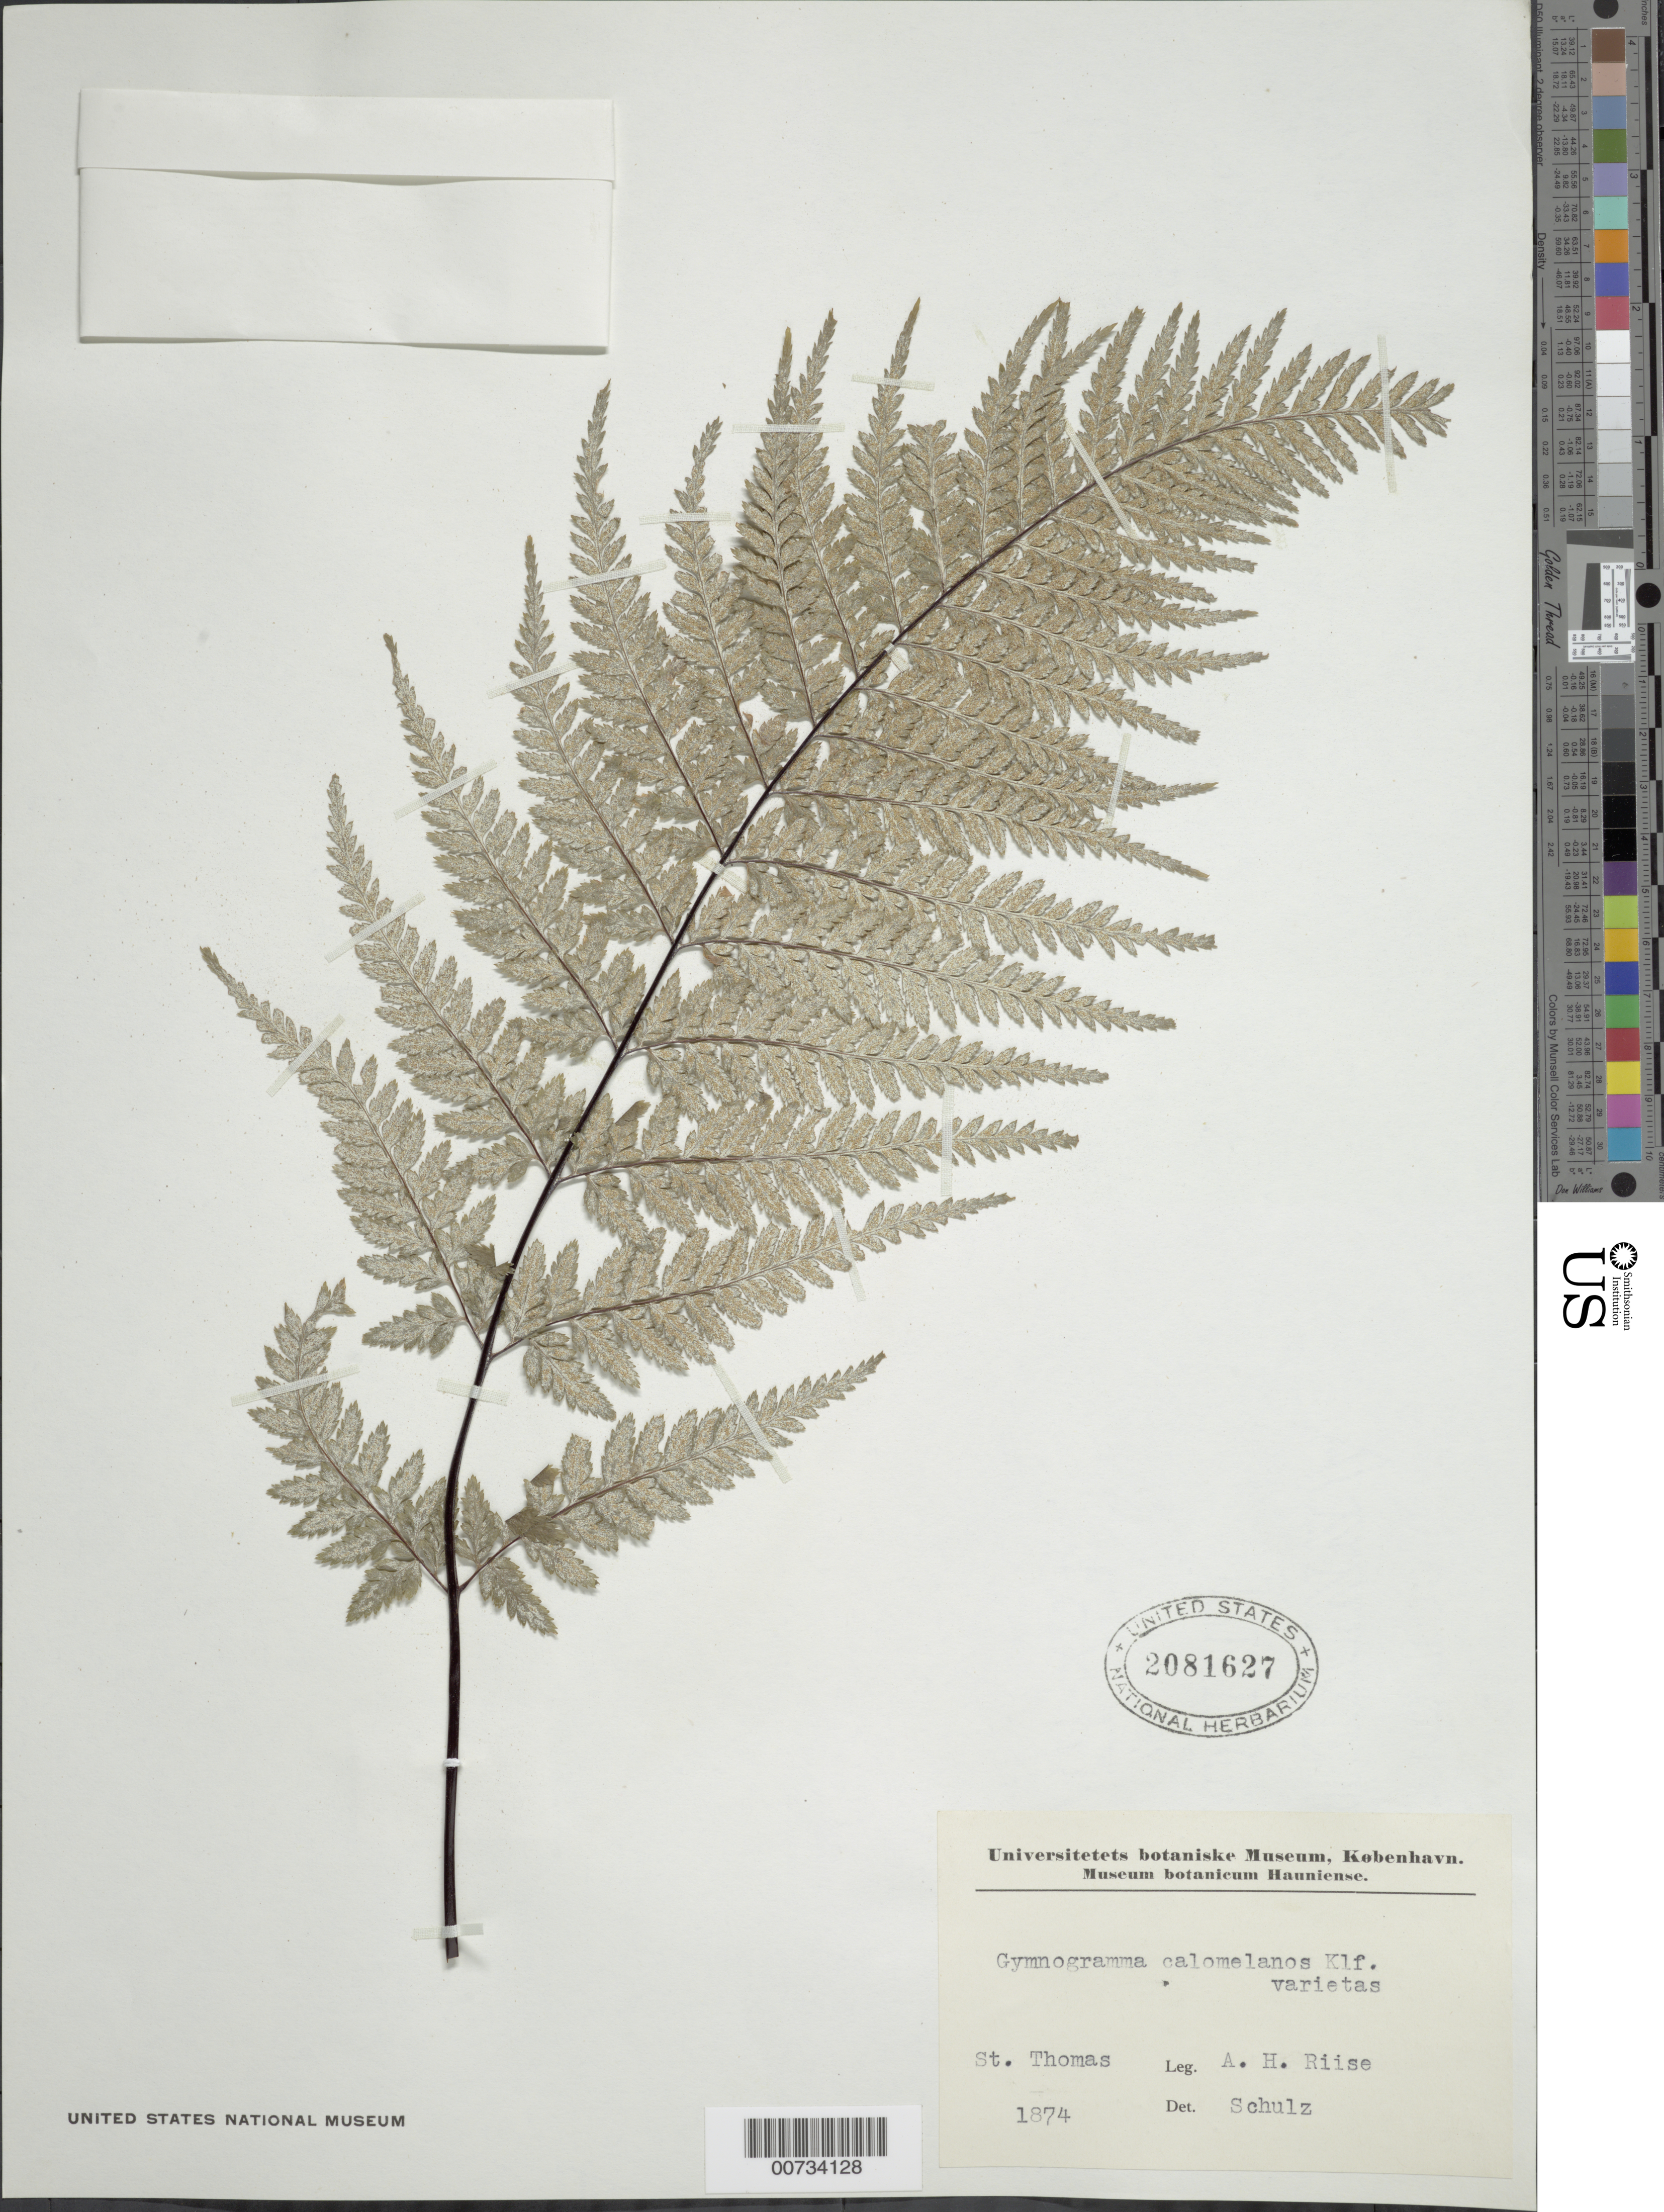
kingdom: Plantae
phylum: Tracheophyta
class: Polypodiopsida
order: Polypodiales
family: Pteridaceae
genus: Pityrogramma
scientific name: Pityrogramma calomelanos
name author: (L.) Link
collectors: A. Riise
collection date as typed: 1874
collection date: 1874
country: U.S. Virgin Islands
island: St. Thomas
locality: St. Thomas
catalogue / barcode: US 2081627